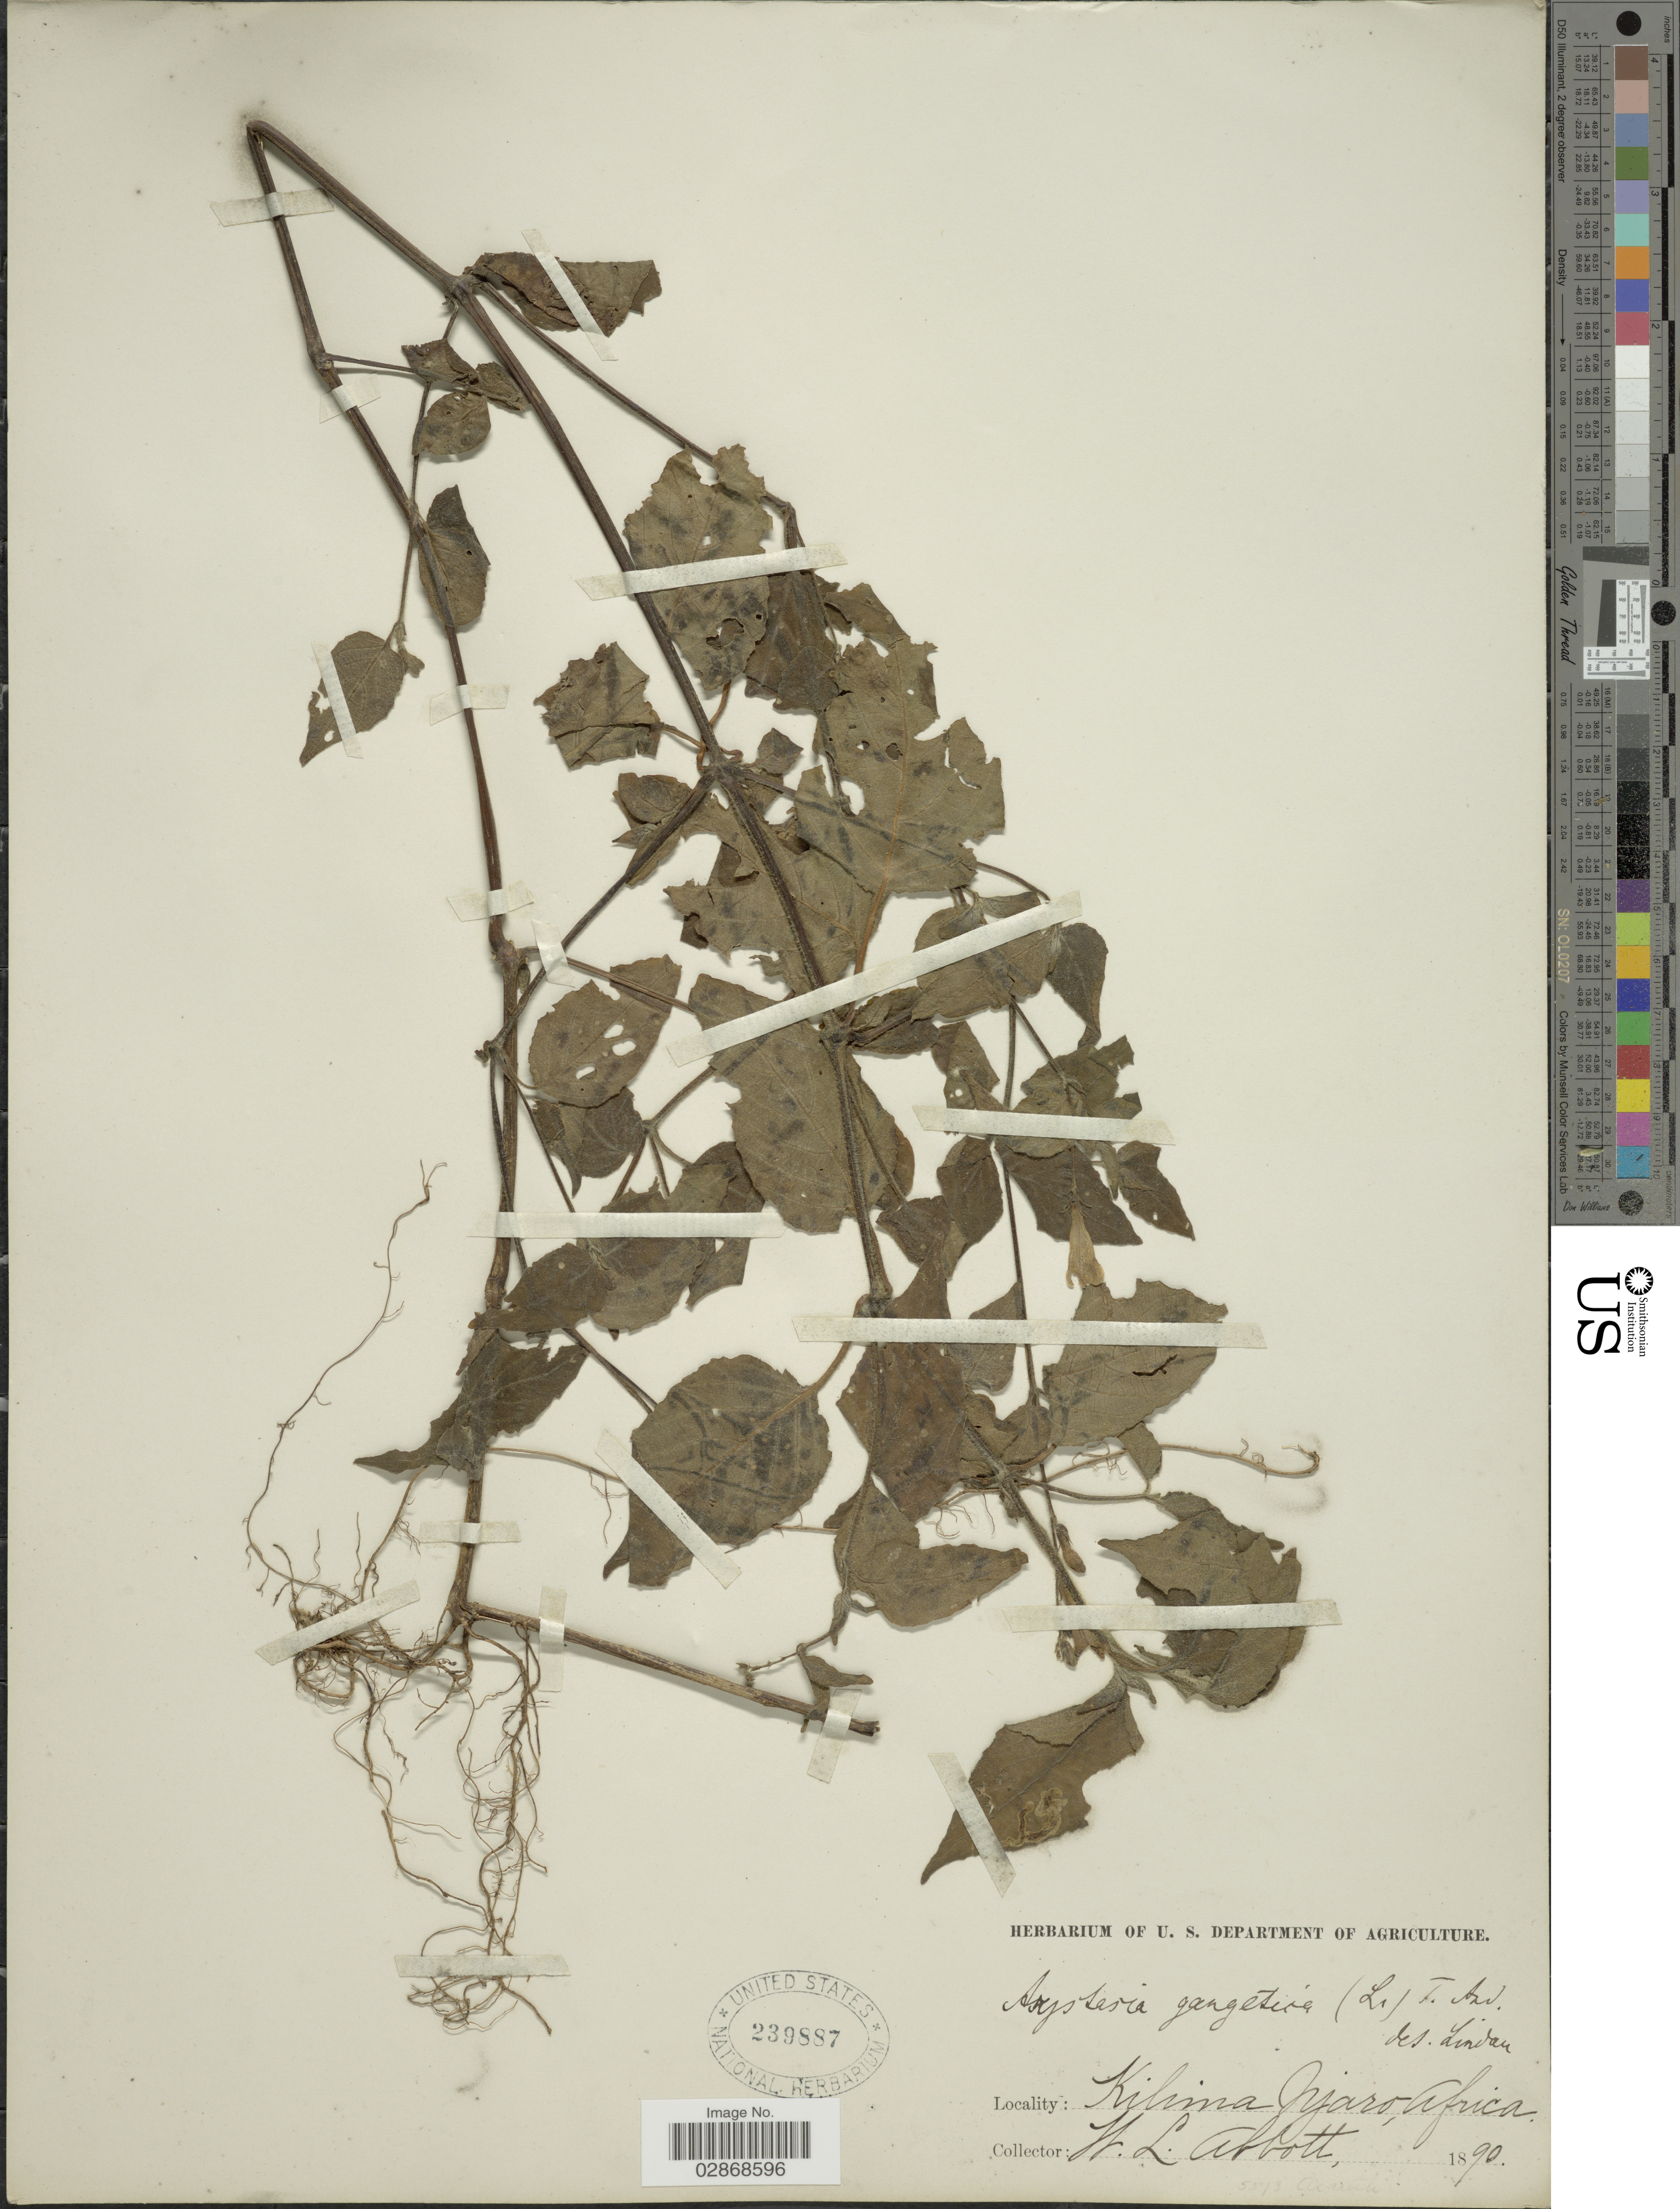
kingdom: Plantae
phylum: Tracheophyta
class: Magnoliopsida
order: Lamiales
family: Acanthaceae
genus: Asystasia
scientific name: Asystasia coromandeliana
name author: Nees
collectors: W. L. Abbott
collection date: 1890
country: Tanzania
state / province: Kilimanjaro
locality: Kilima Njaro.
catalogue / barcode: US 239887